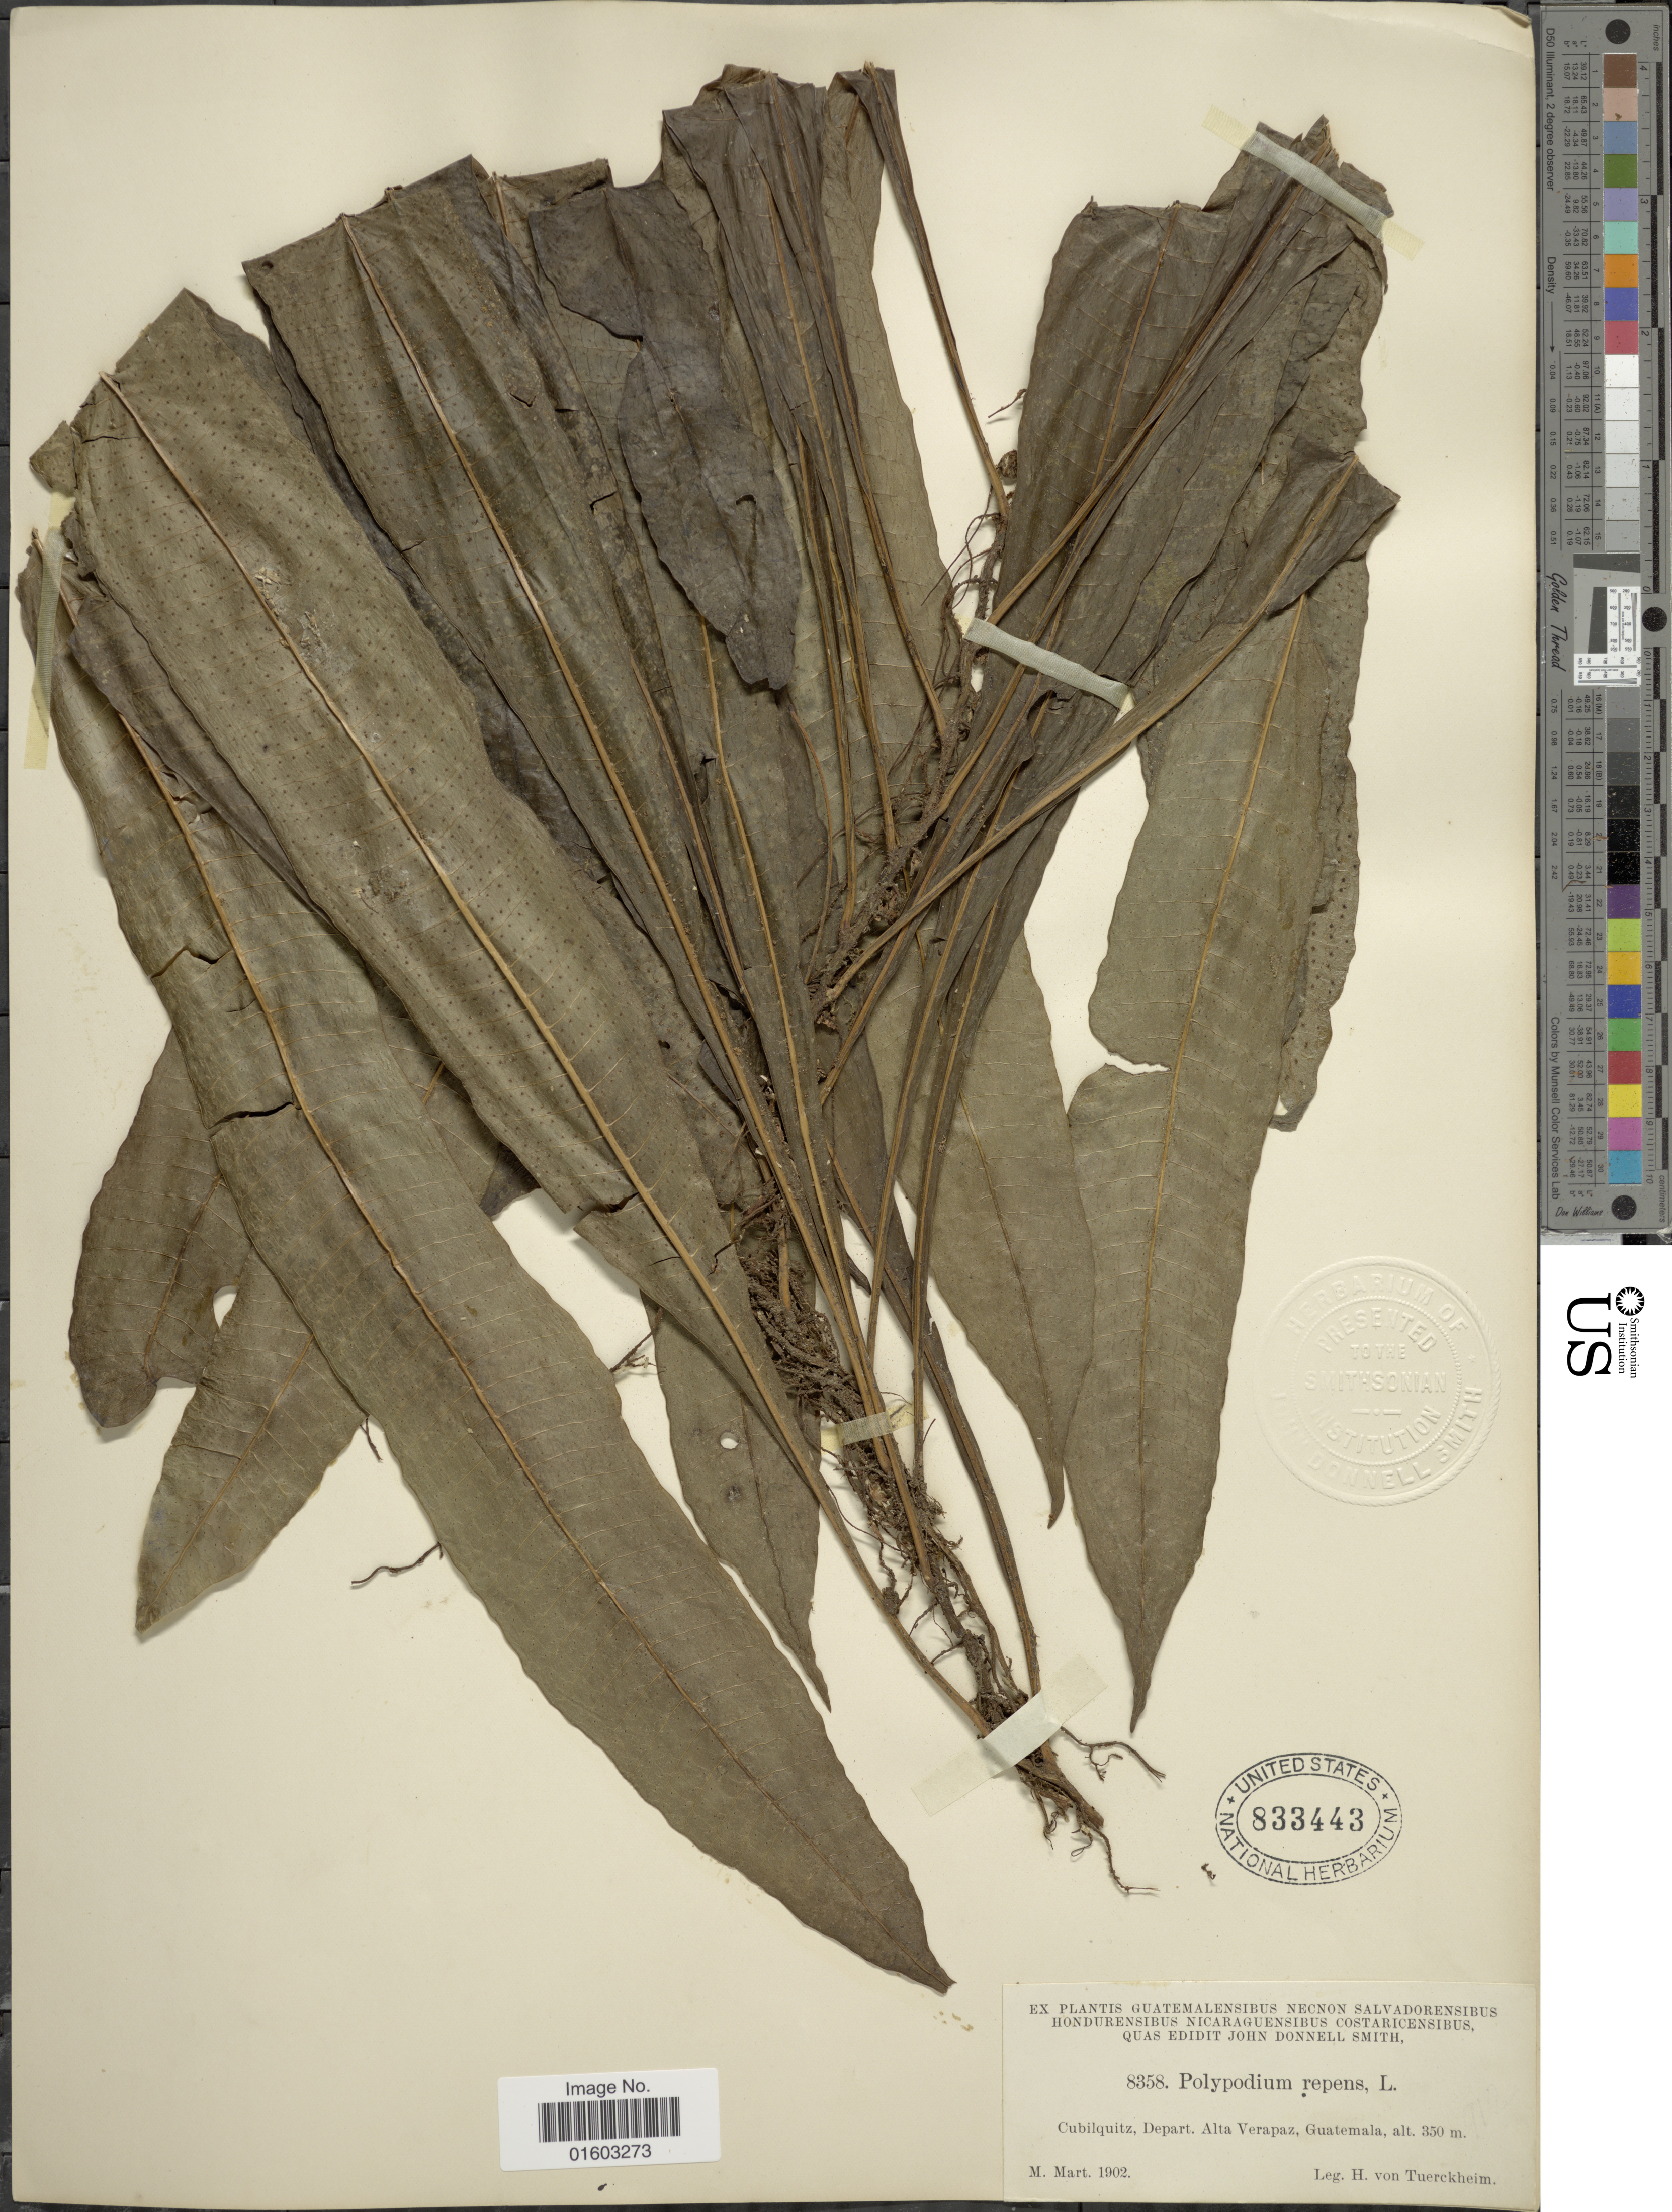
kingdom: Plantae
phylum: Tracheophyta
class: Polypodiopsida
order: Polypodiales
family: Polypodiaceae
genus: Campyloneurum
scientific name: Campyloneurum repens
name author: (Aubl.) C. Presl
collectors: H. von Türckheim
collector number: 8358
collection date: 1902-03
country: Guatemala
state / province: Alta Verapaz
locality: Cubilquitz, Depart. Alta Verapaz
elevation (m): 350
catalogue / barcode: US 833443